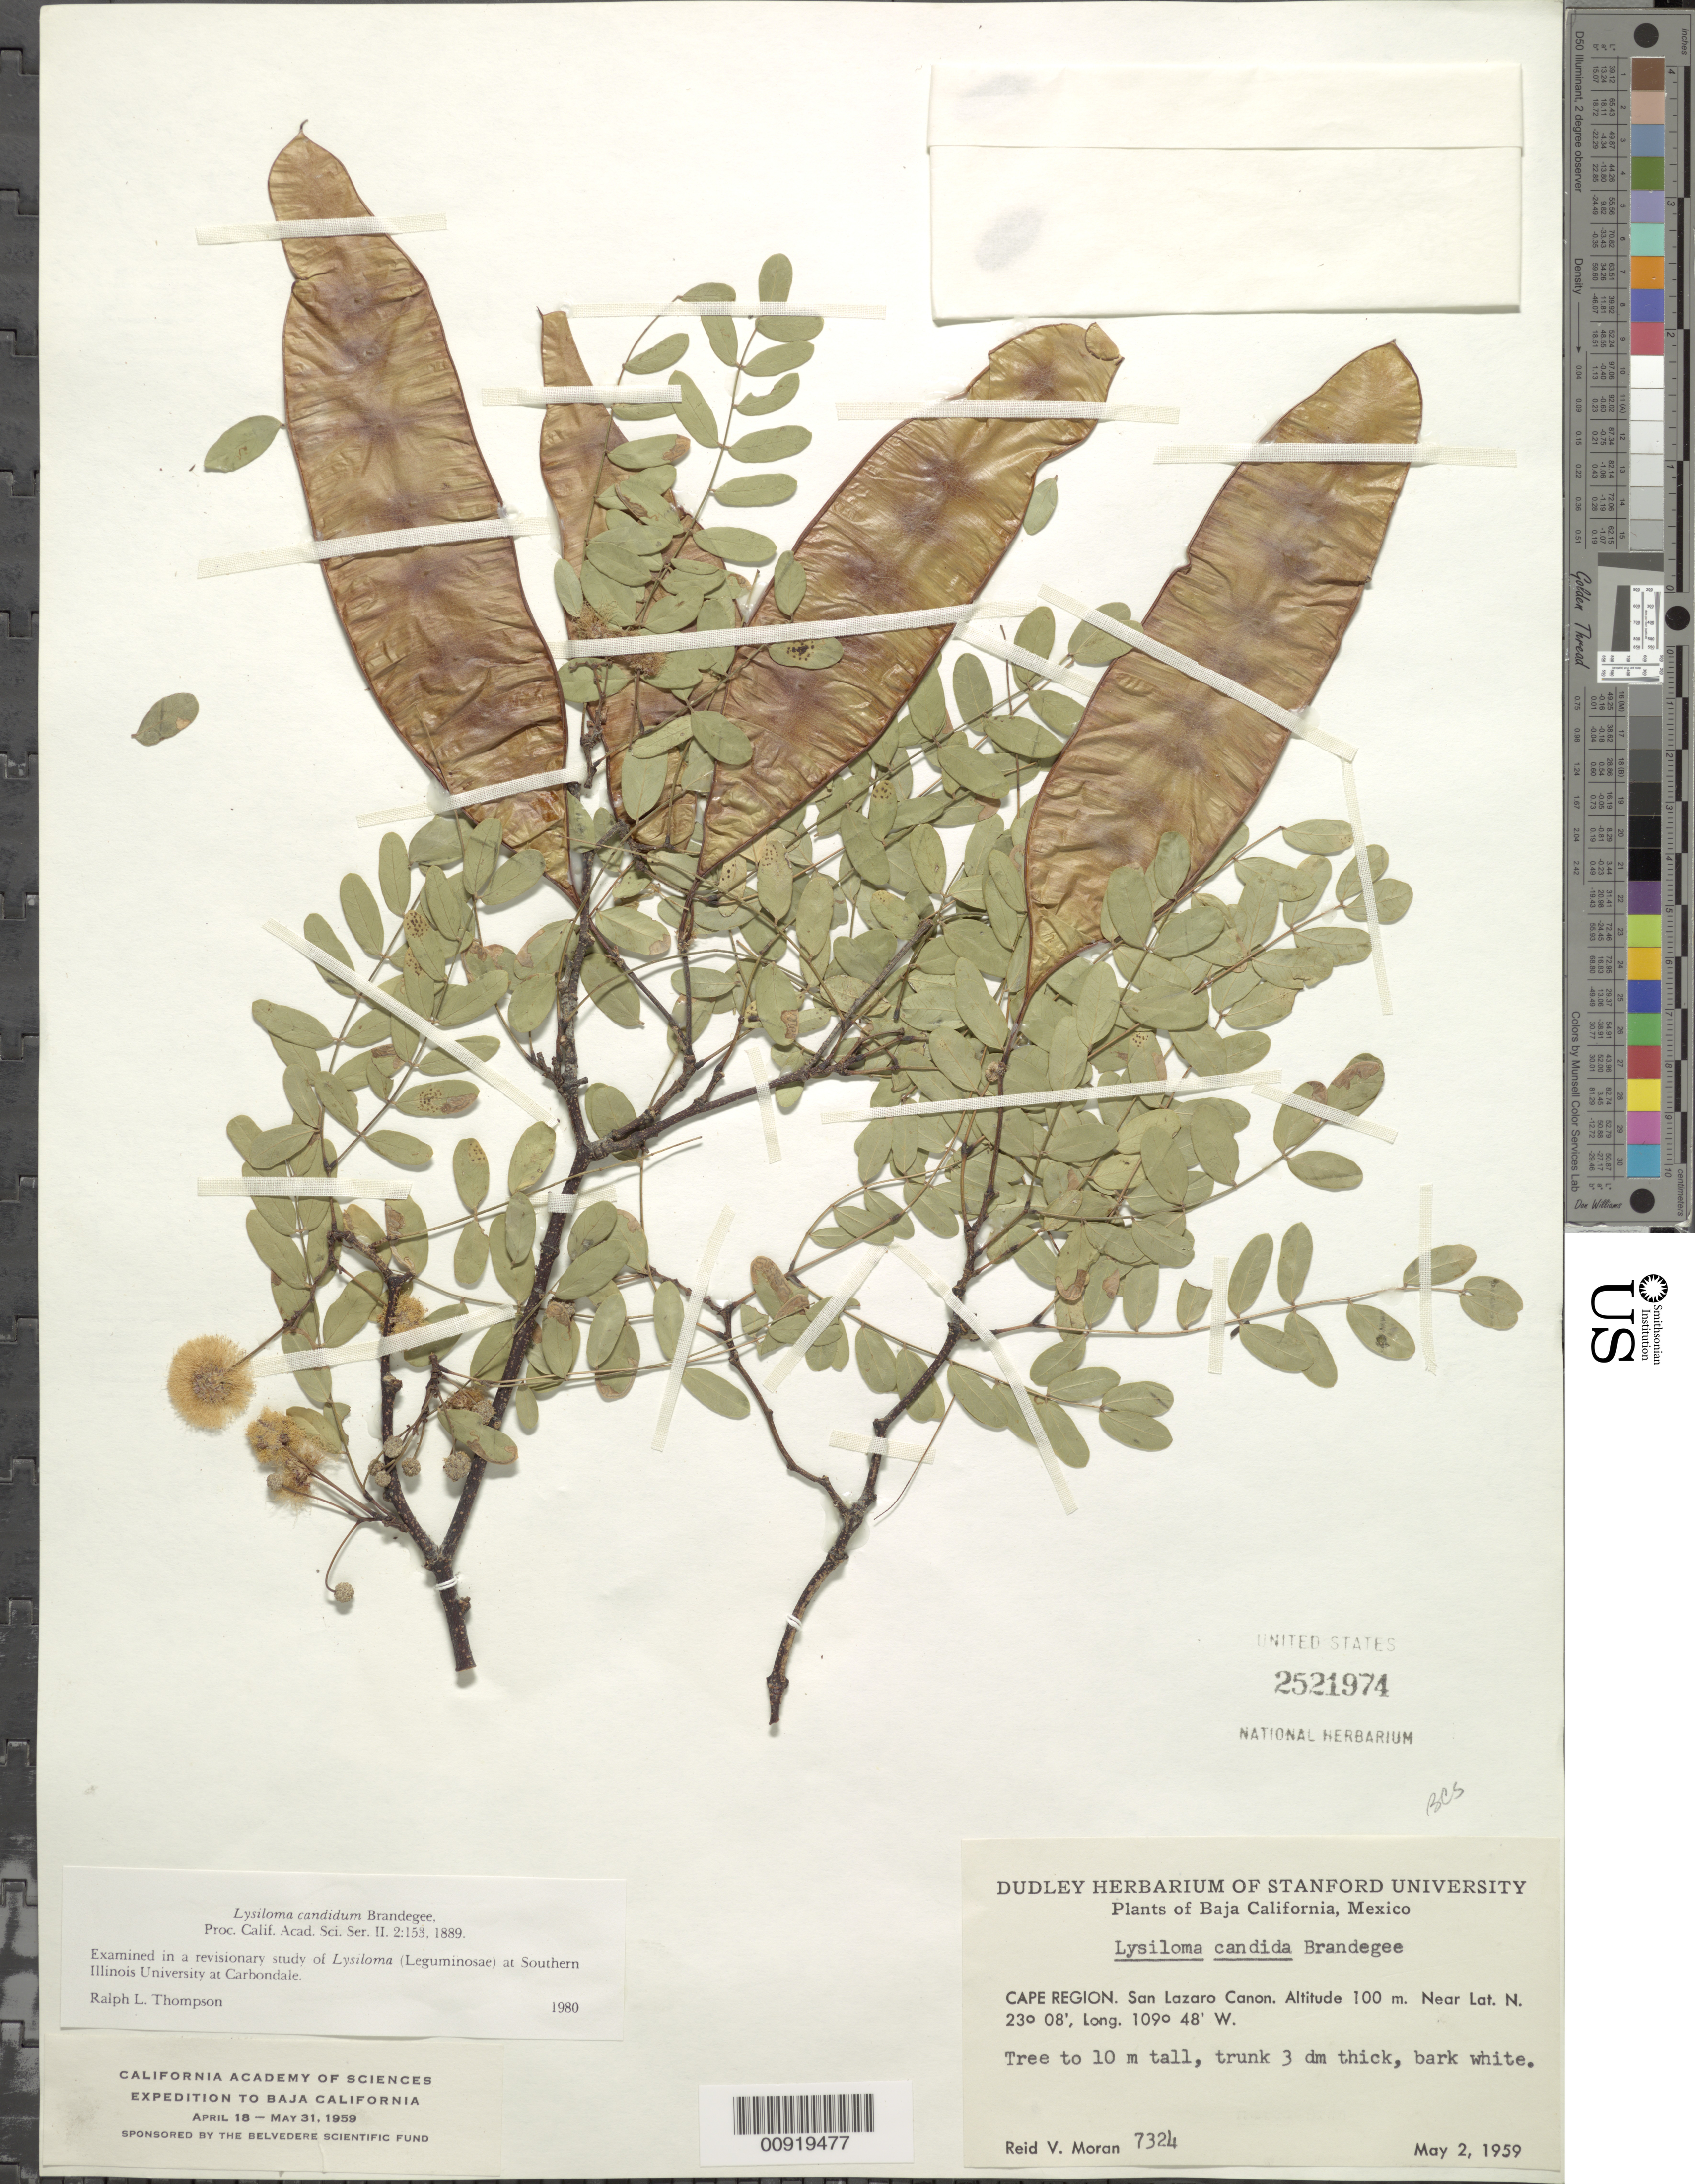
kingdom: Plantae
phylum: Tracheophyta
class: Magnoliopsida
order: Fabales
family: Fabaceae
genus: Lysiloma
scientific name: Lysiloma candidum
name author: Brandegee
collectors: R. V. Moran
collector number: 7324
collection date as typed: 02 May 1959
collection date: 1959-05-02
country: Mexico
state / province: Baja California Sur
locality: Cape region. San Lázaro Cañon.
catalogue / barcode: US 2521974